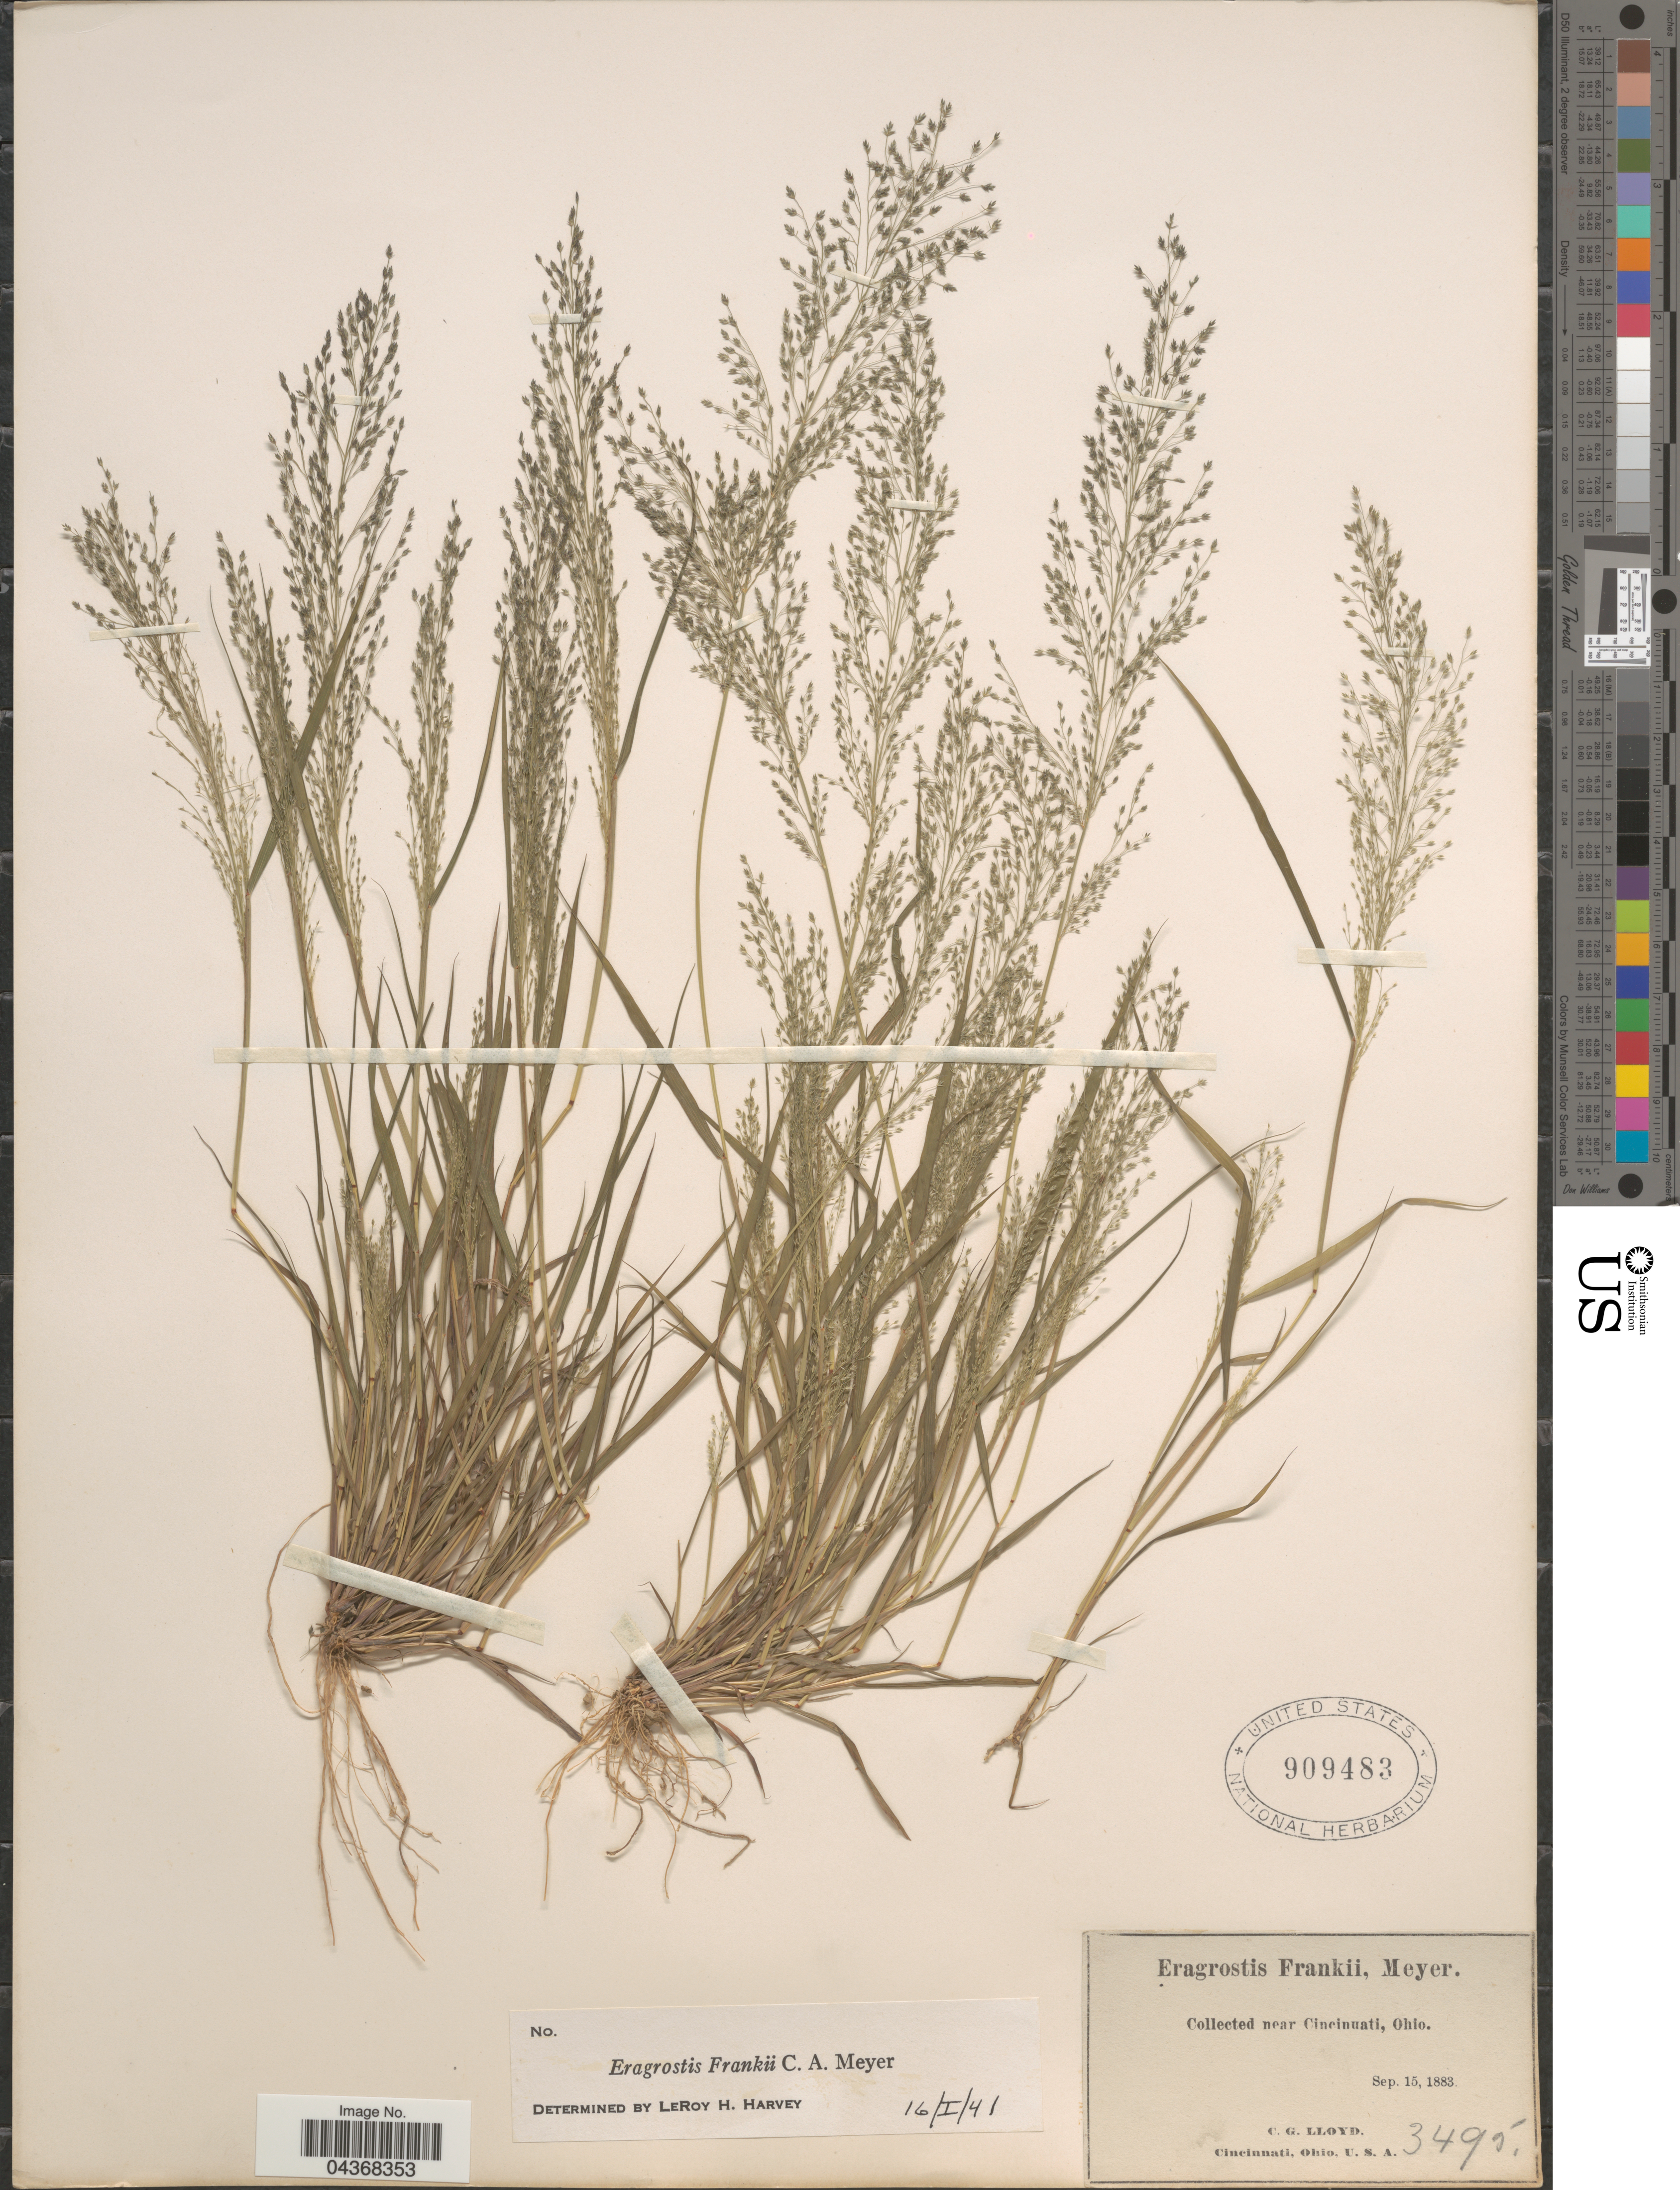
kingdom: Plantae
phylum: Tracheophyta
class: Liliopsida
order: Poales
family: Poaceae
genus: Eragrostis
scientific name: Eragrostis frankii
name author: C.A. Mey. ex Steud.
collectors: C. G. Lloyd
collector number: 3495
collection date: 1883-09-15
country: United States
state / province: Ohio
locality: Near Cincinuati.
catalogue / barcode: US 909483